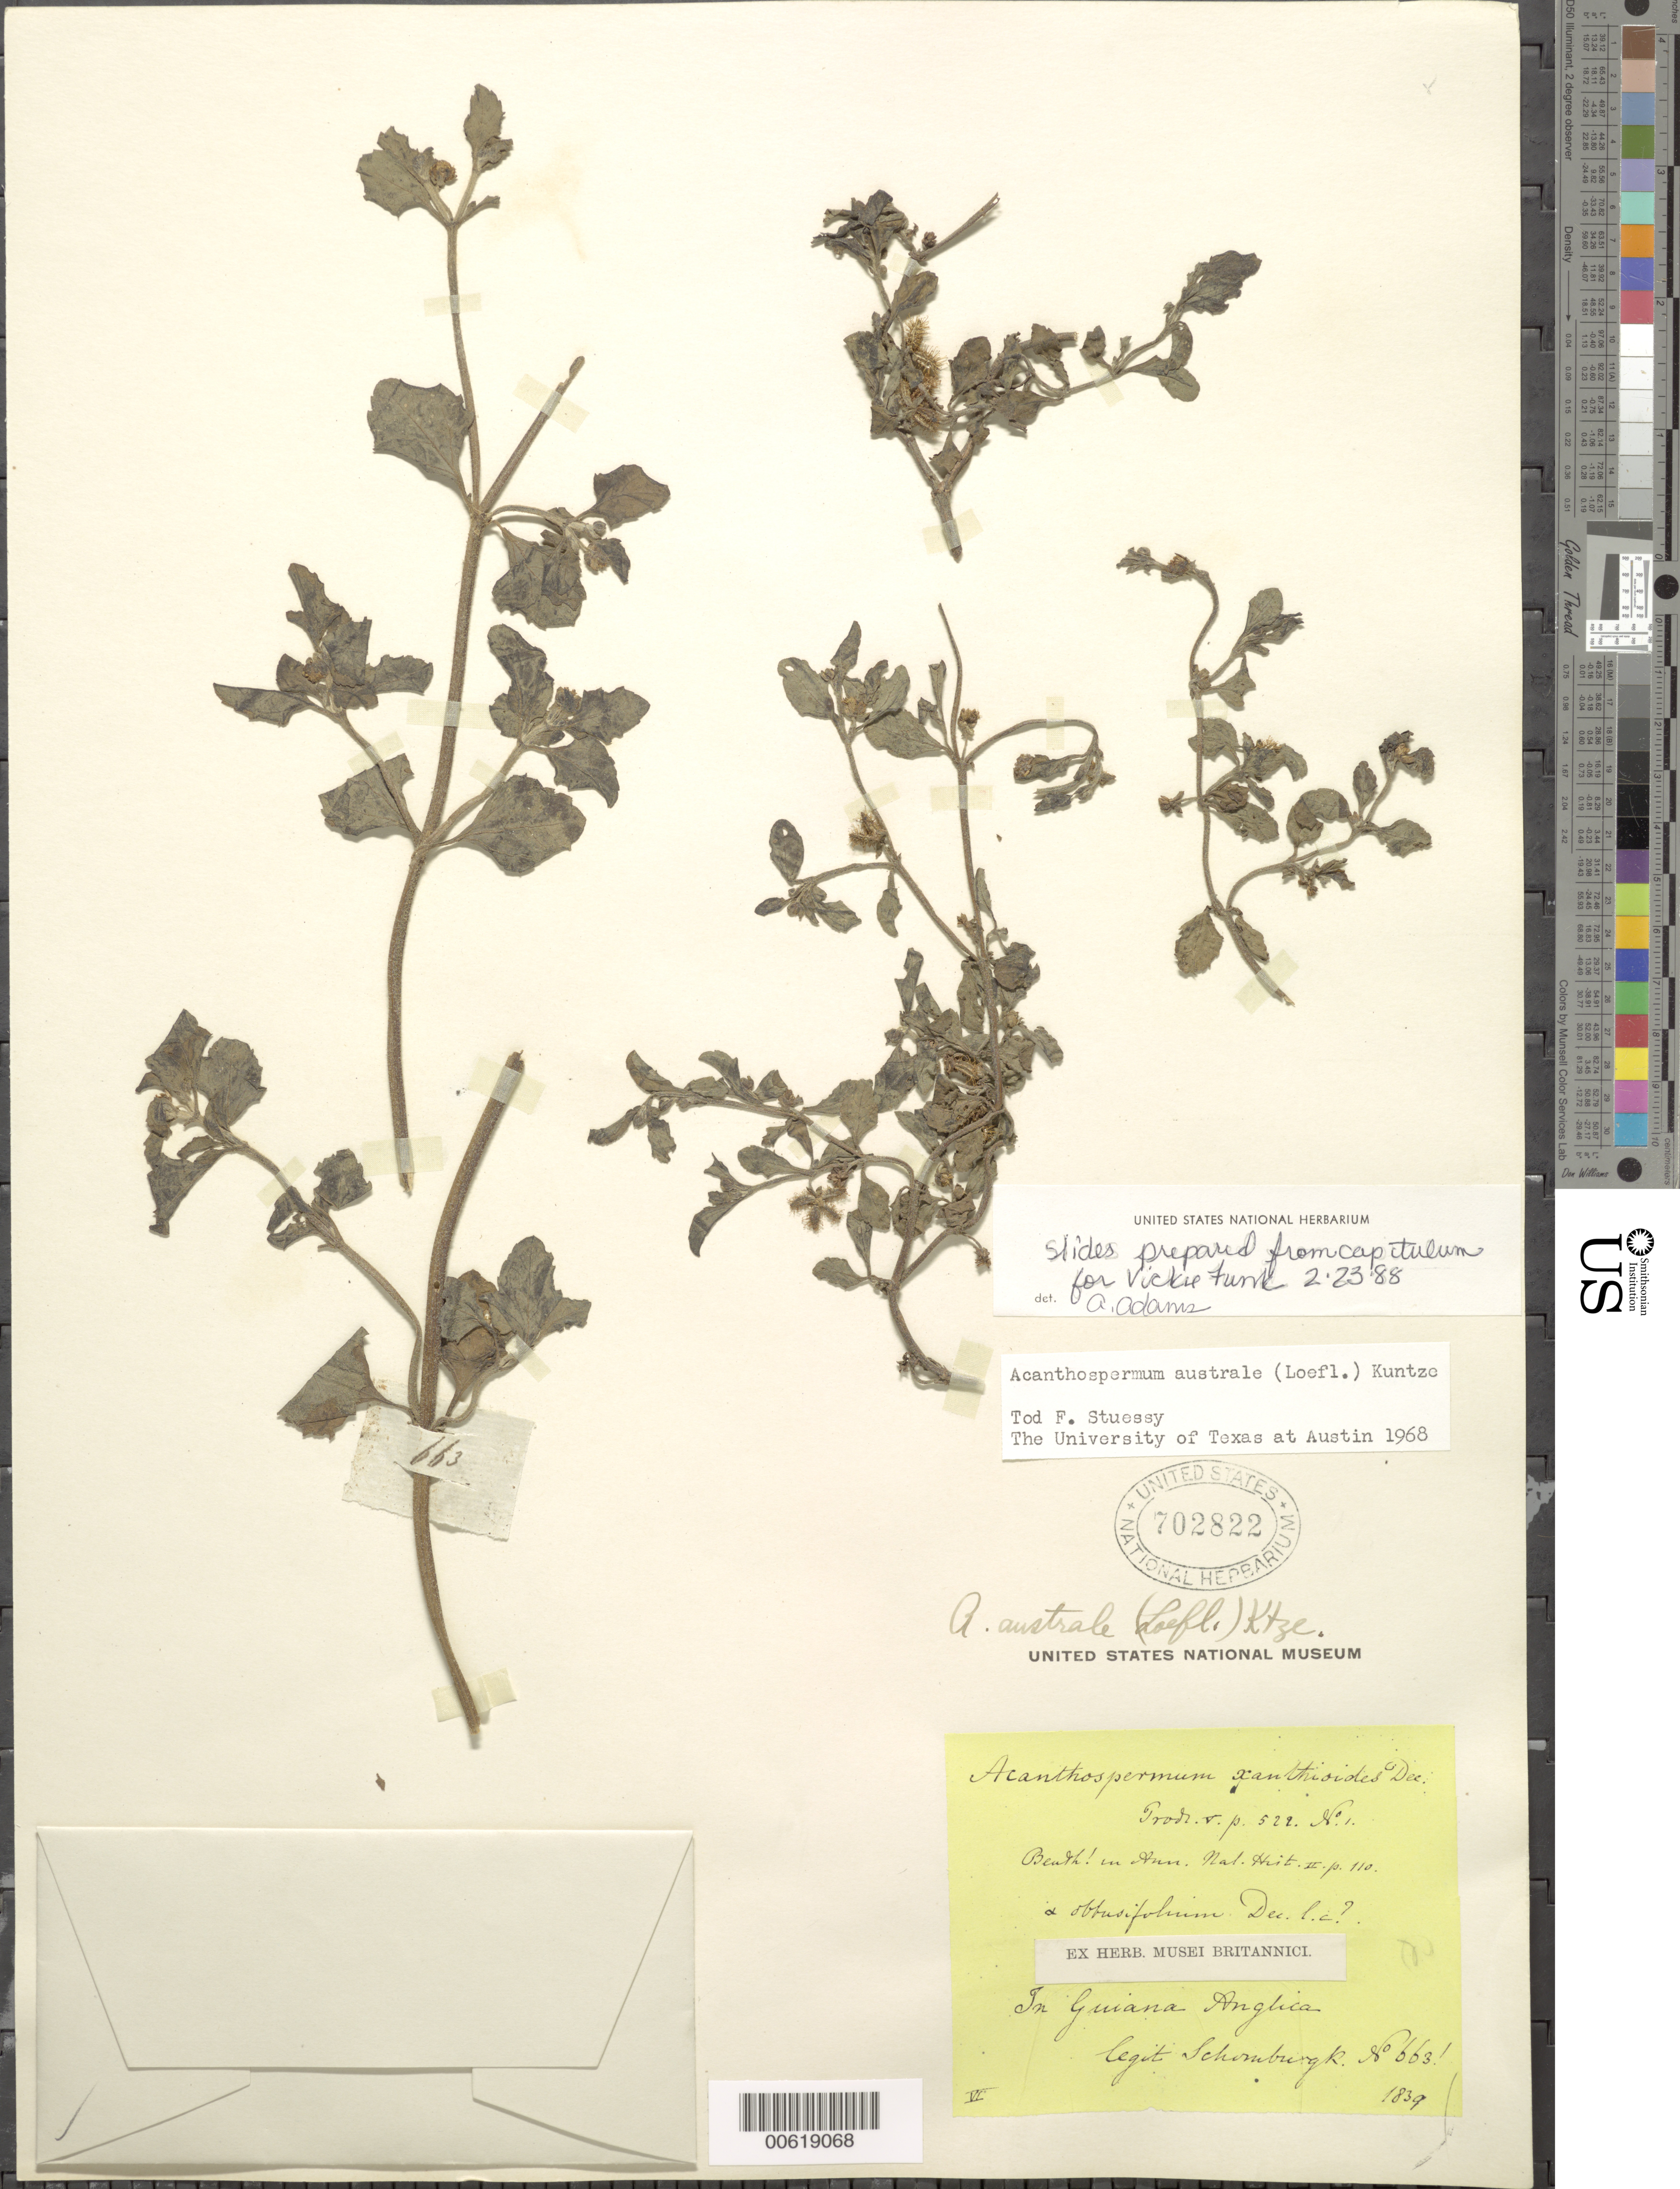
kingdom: Plantae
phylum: Tracheophyta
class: Magnoliopsida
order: Asterales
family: Asteraceae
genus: Acanthospermum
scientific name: Acanthospermum australe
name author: (Loefl.) Kuntze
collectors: R. H. Schomburgk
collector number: I 663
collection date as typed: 1839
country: Guyana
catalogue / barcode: US 702822